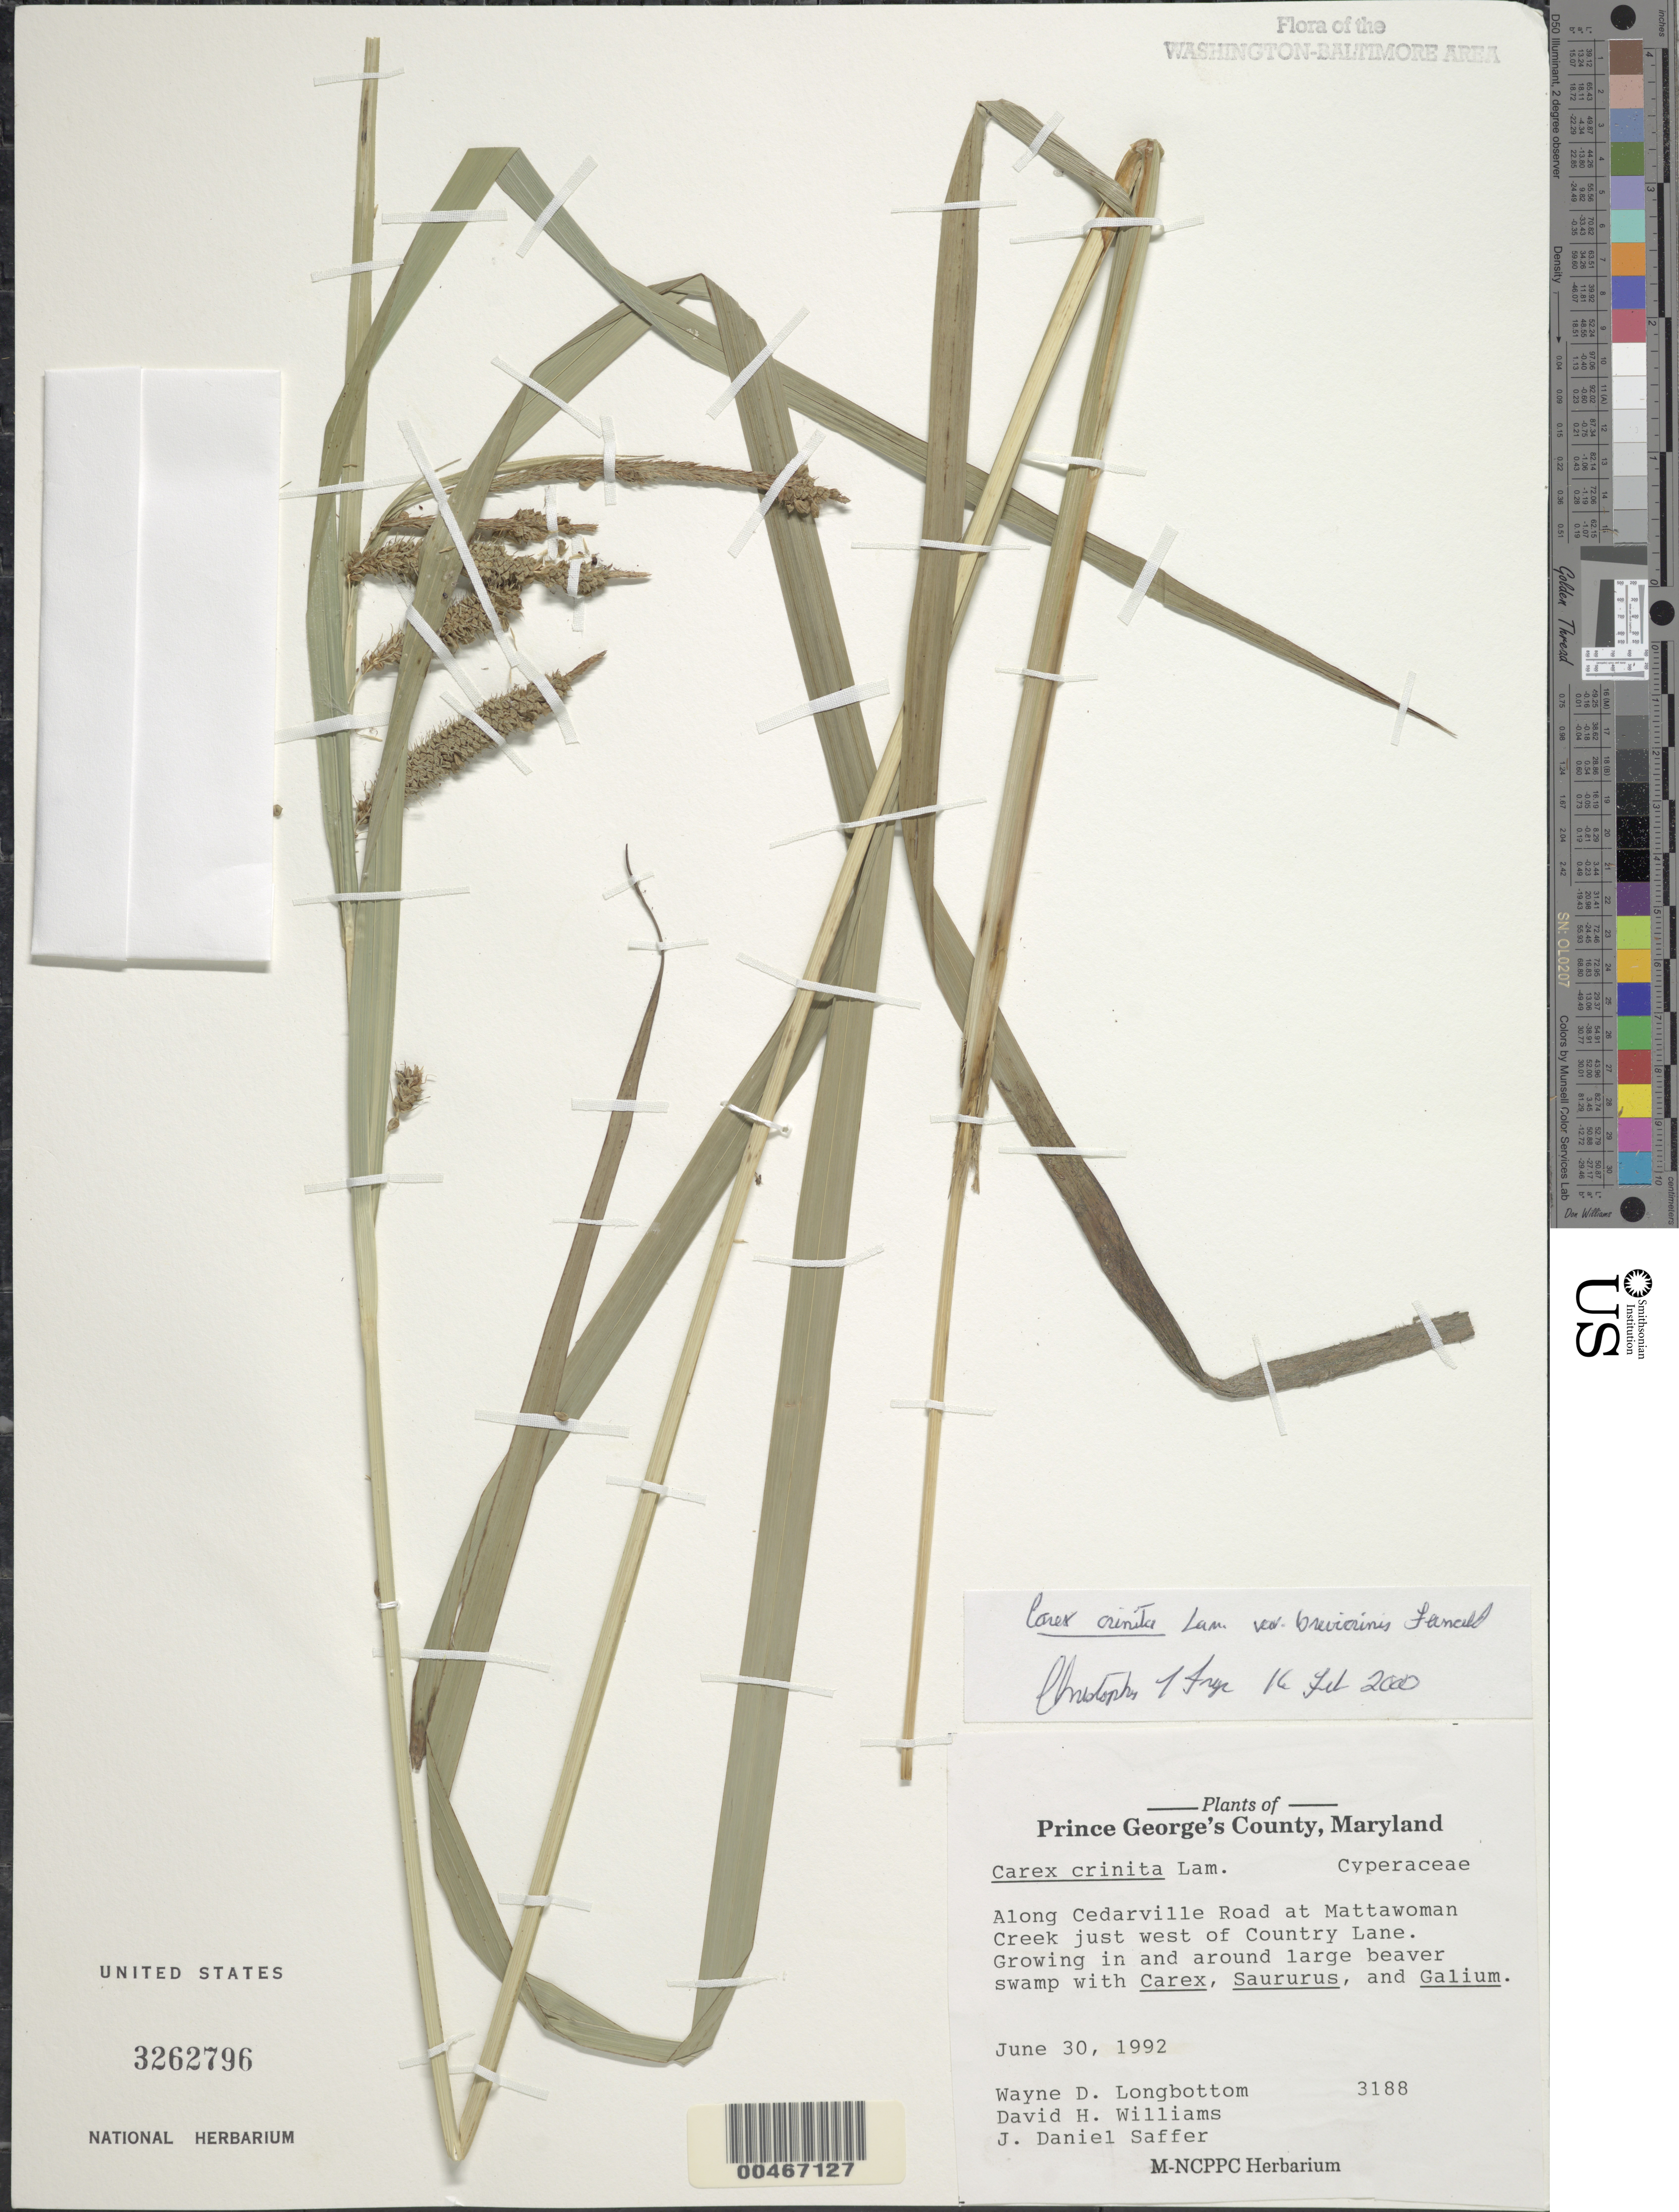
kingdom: Plantae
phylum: Tracheophyta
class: Liliopsida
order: Poales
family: Cyperaceae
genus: Carex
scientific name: Carex crinita var. brevicrinis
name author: Fernald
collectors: W. D. Longbottom, D. H. Williams & J. Saffer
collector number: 3188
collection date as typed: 30 Jun 1992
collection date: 1992-06-30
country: United States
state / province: Maryland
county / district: Prince George's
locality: Cedarville Road at Mattawoman Creek, W of Country Lane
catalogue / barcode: US 3262796